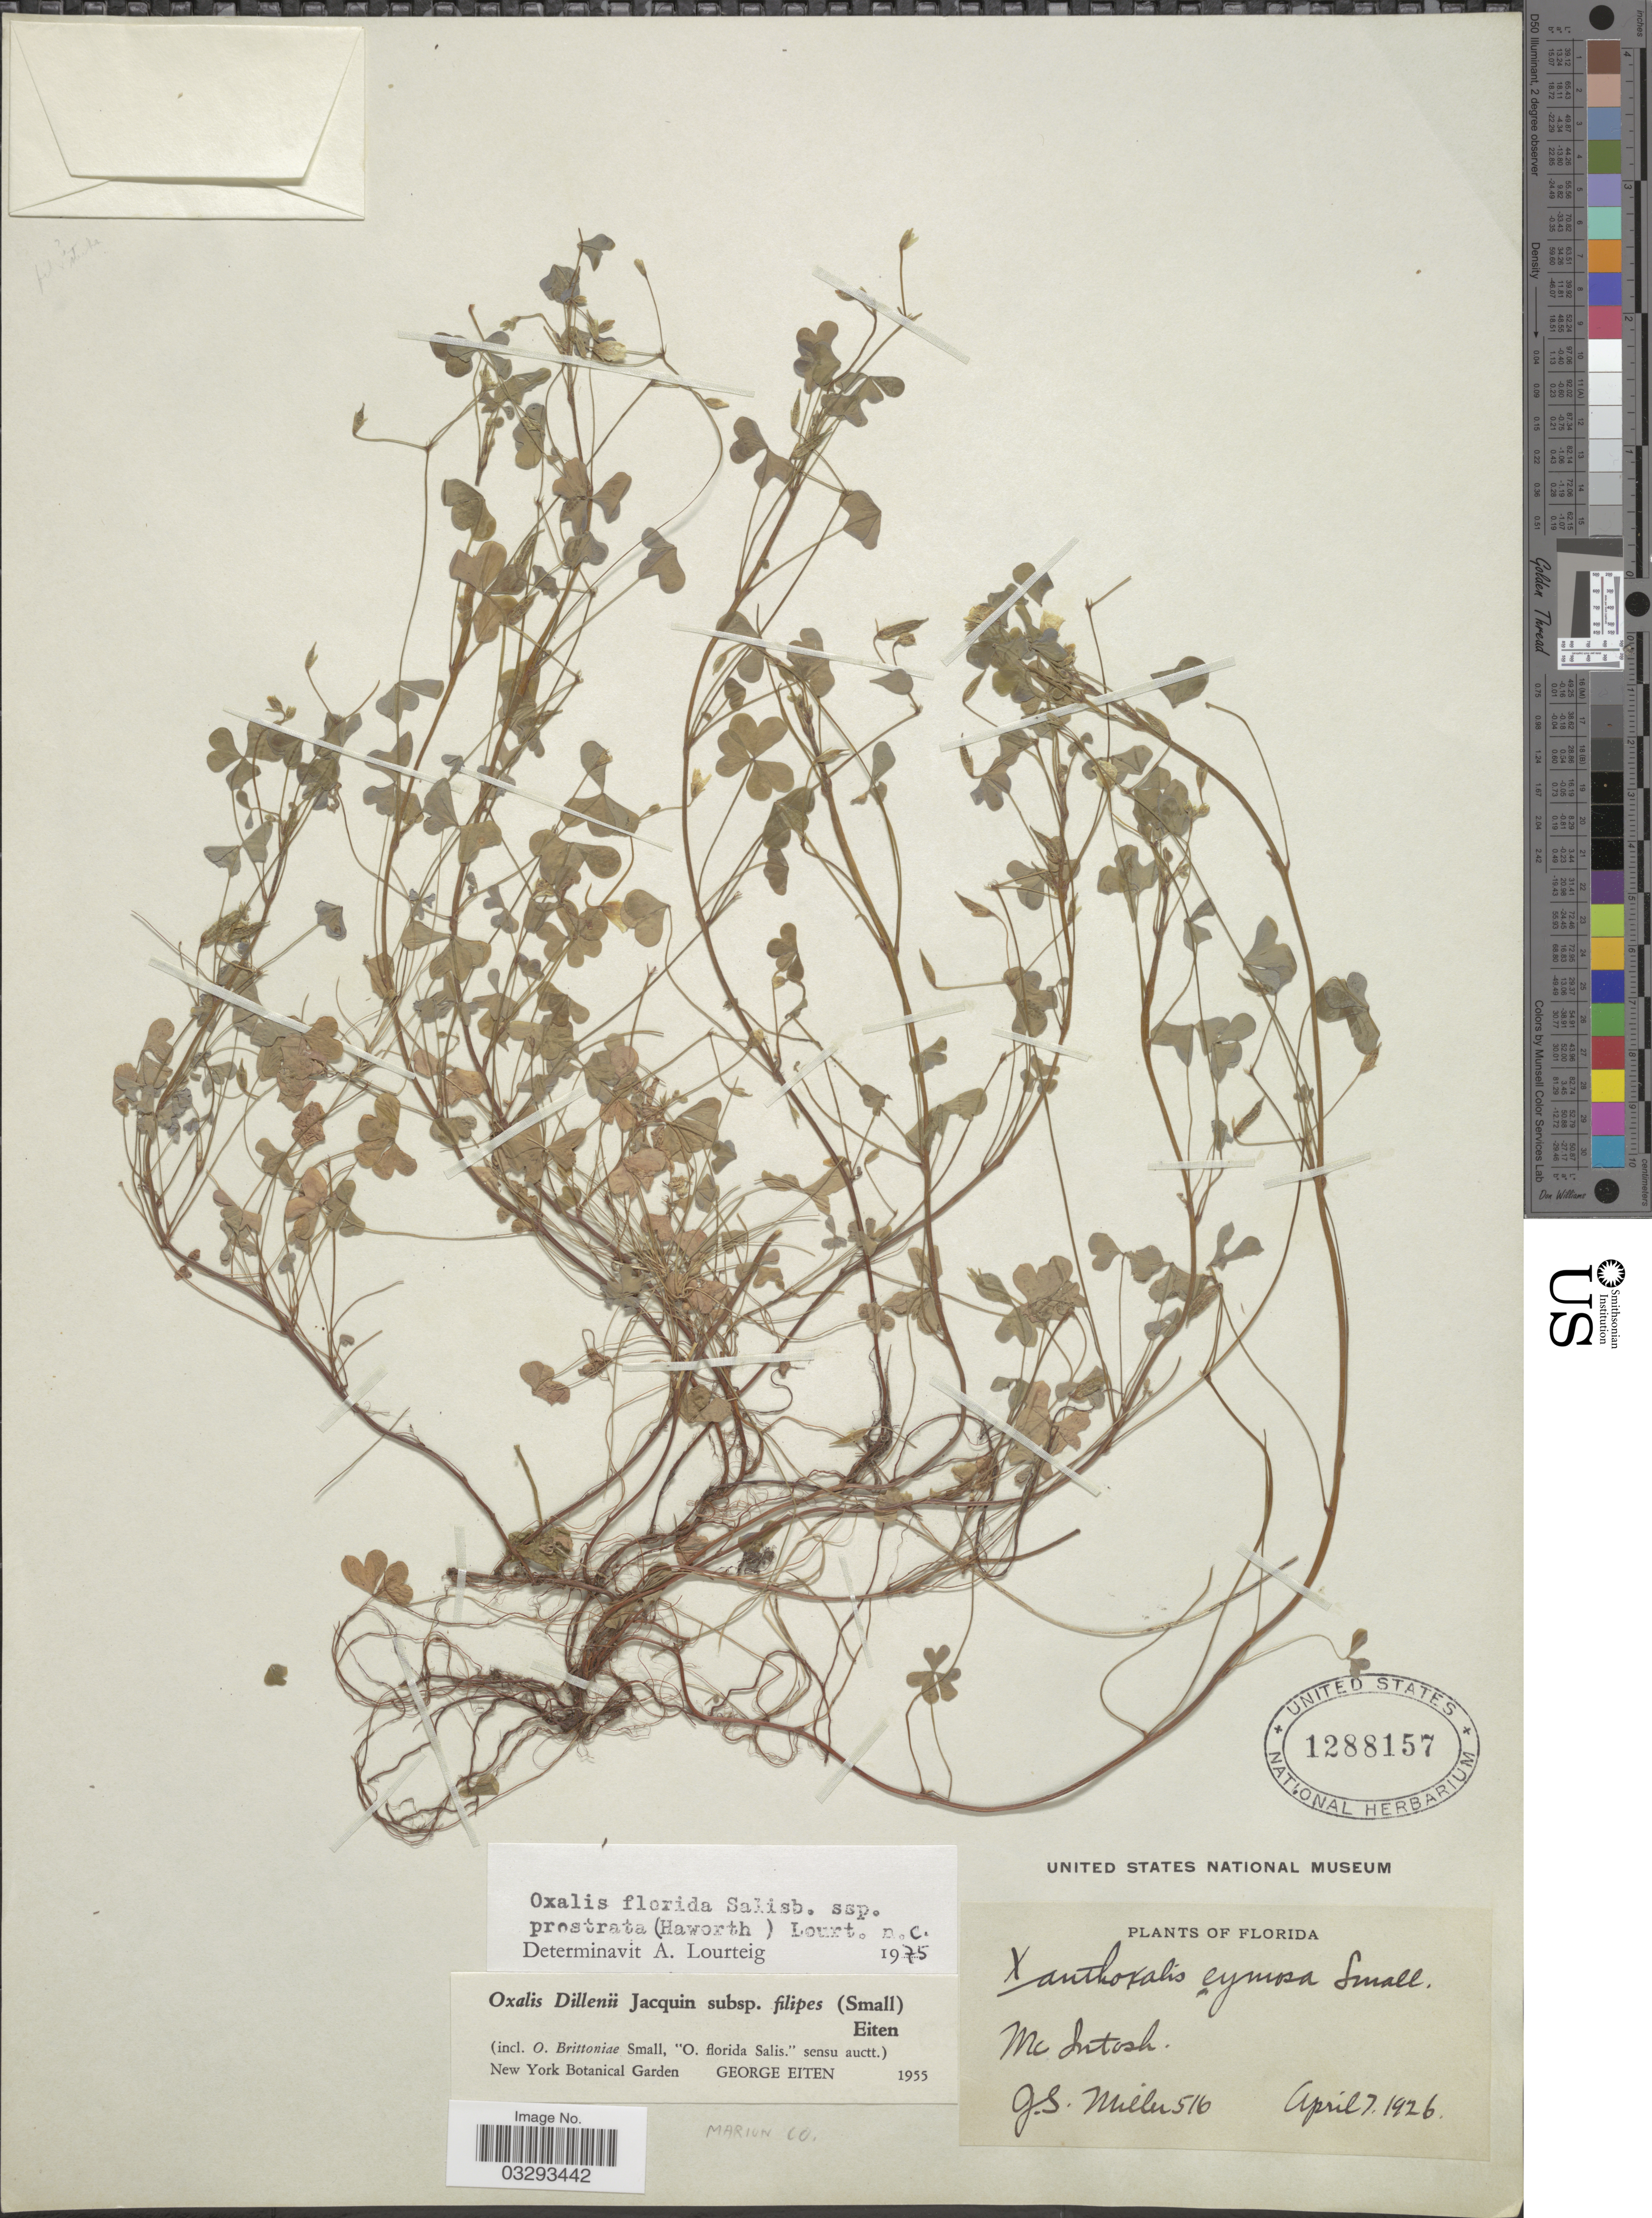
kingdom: Plantae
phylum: Tracheophyta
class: Magnoliopsida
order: Oxalidales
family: Oxalidaceae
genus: Oxalis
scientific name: Oxalis florida subsp. prostrata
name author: (Haw.) Lourteig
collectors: G. S. Miller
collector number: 516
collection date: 1926-04-07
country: United States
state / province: Florida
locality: Mc Intosh.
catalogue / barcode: US 1288157